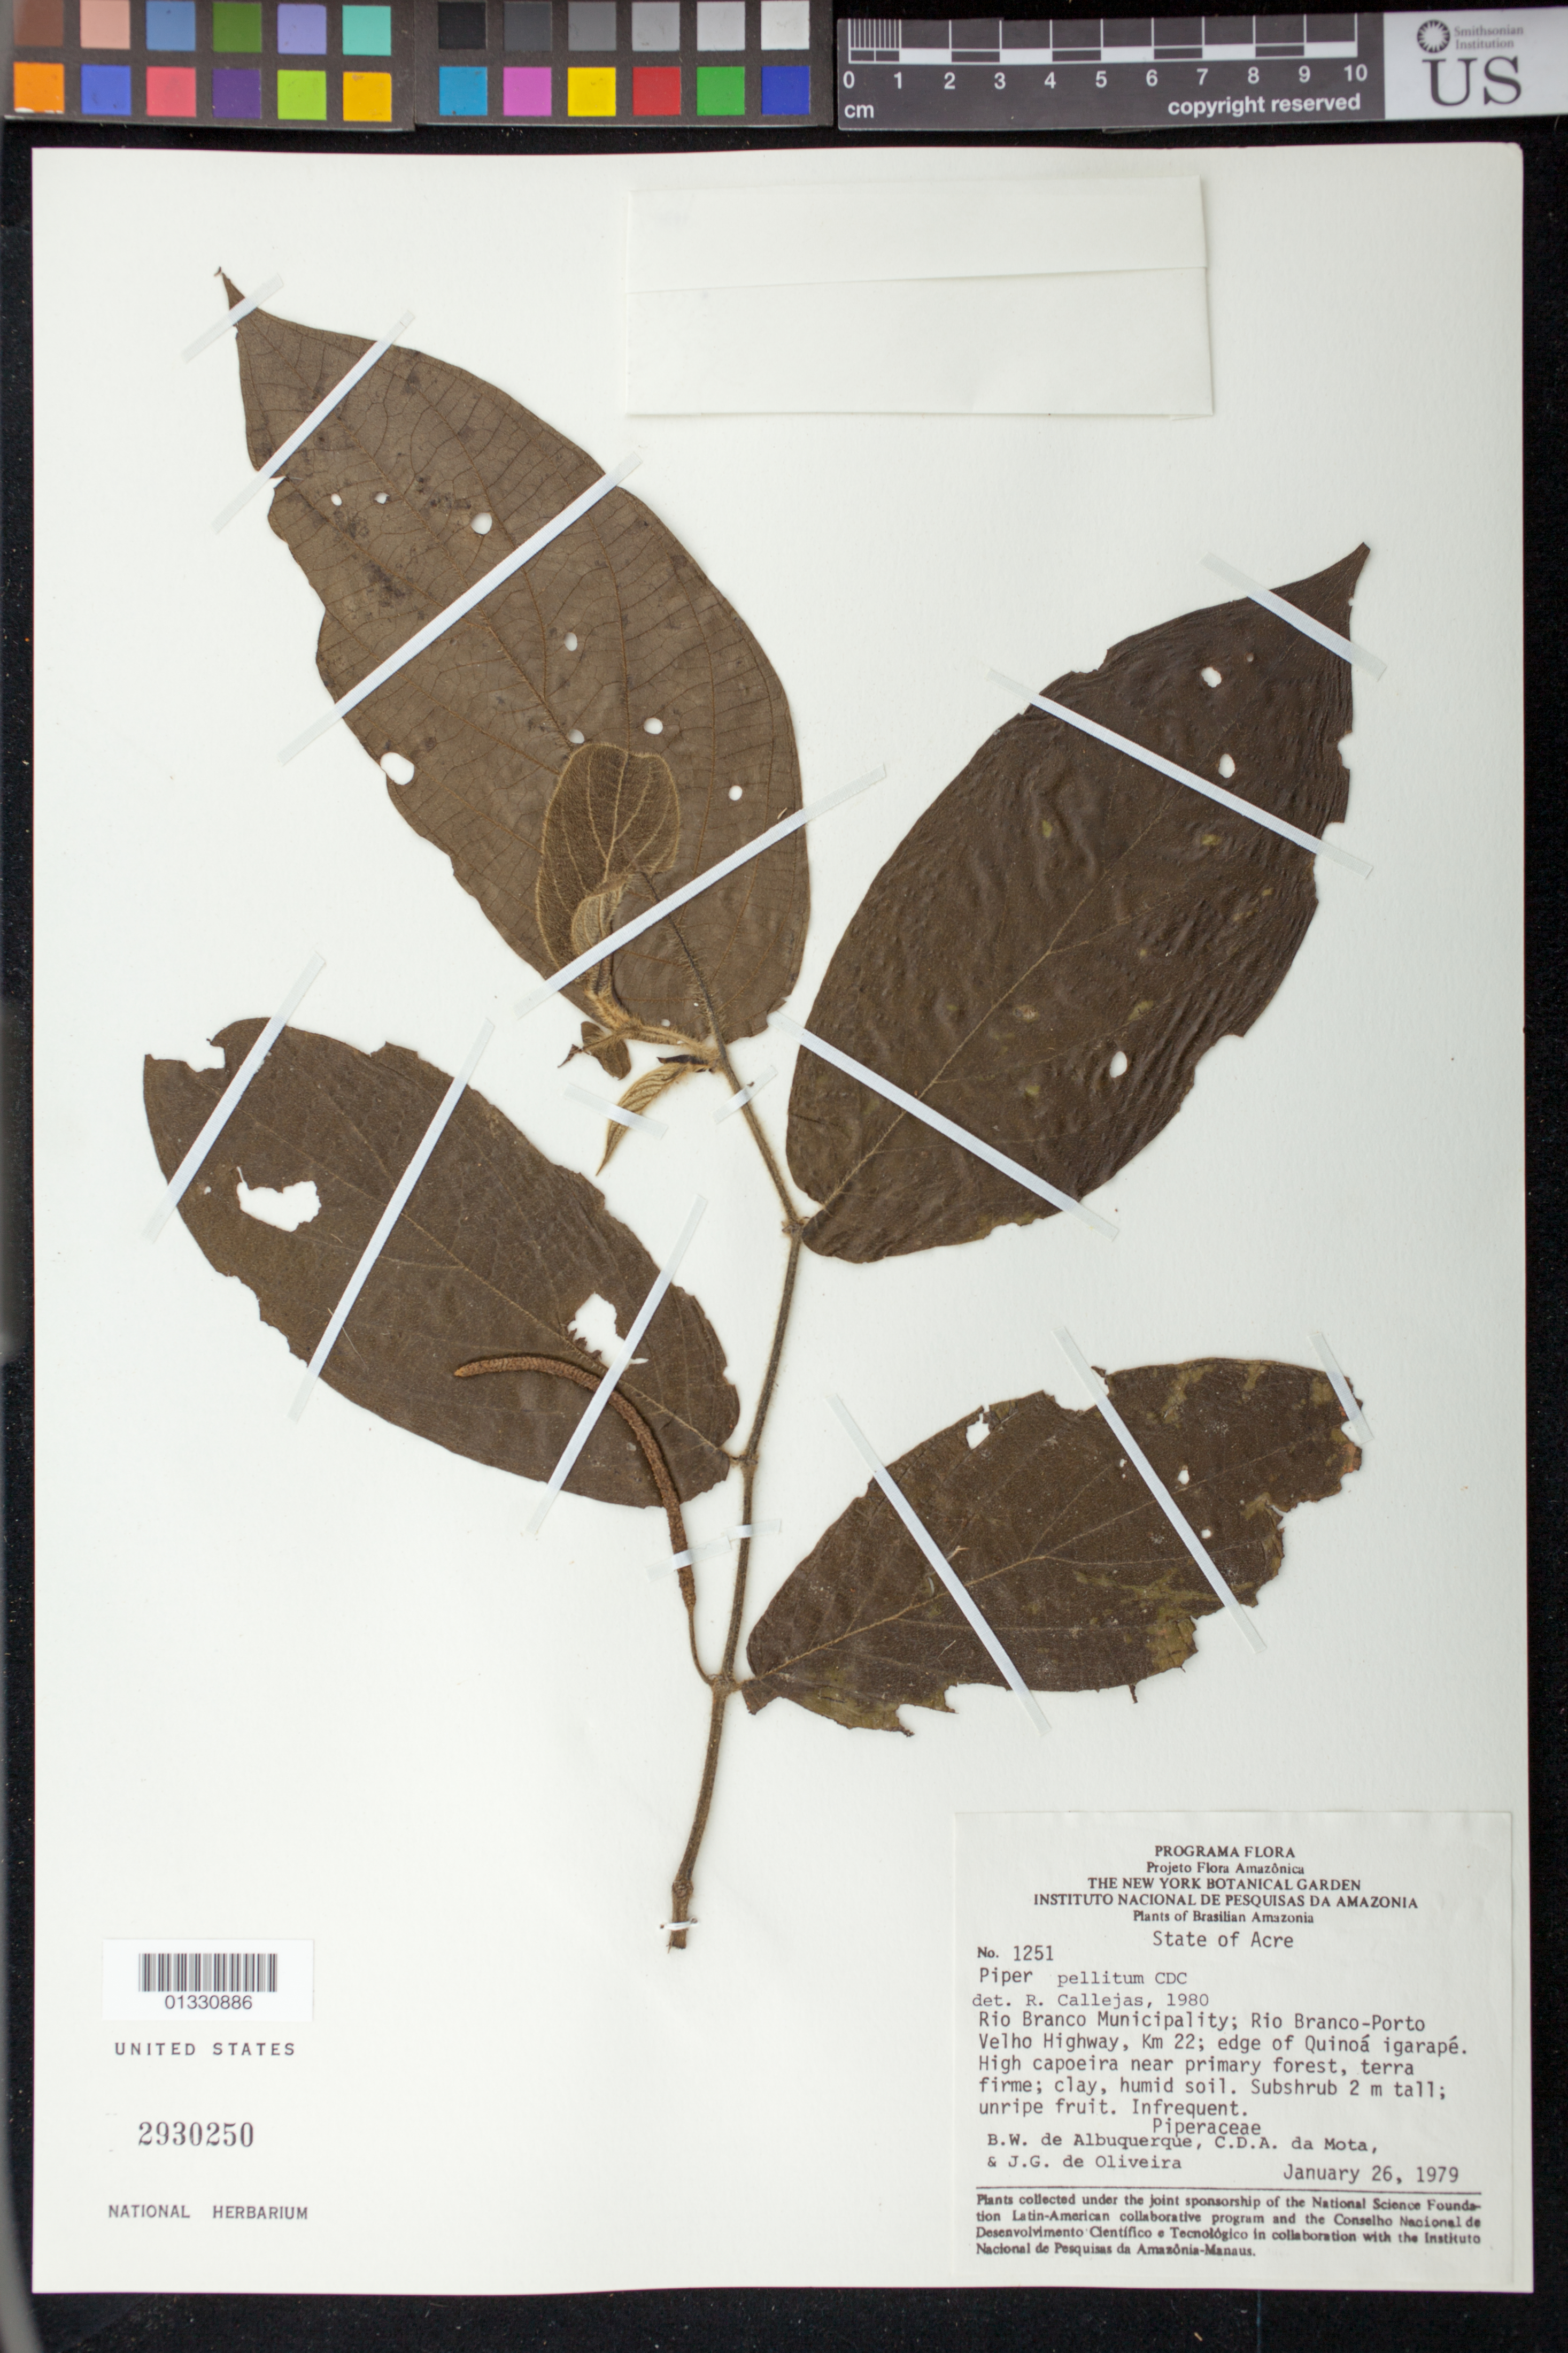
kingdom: Plantae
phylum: Tracheophyta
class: Magnoliopsida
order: Piperales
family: Piperaceae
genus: Piper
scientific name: Piper pellitum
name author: C. DC.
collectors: B. W. P. Albuquerque, C. D. A. Mota & J. G. Oliveira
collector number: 1251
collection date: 1979-01-26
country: Brazil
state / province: Acre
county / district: Rio Branco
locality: Rio Branco - Porto Velho Highway, km 22; edge of Quinoá igarapé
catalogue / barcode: US 2930250